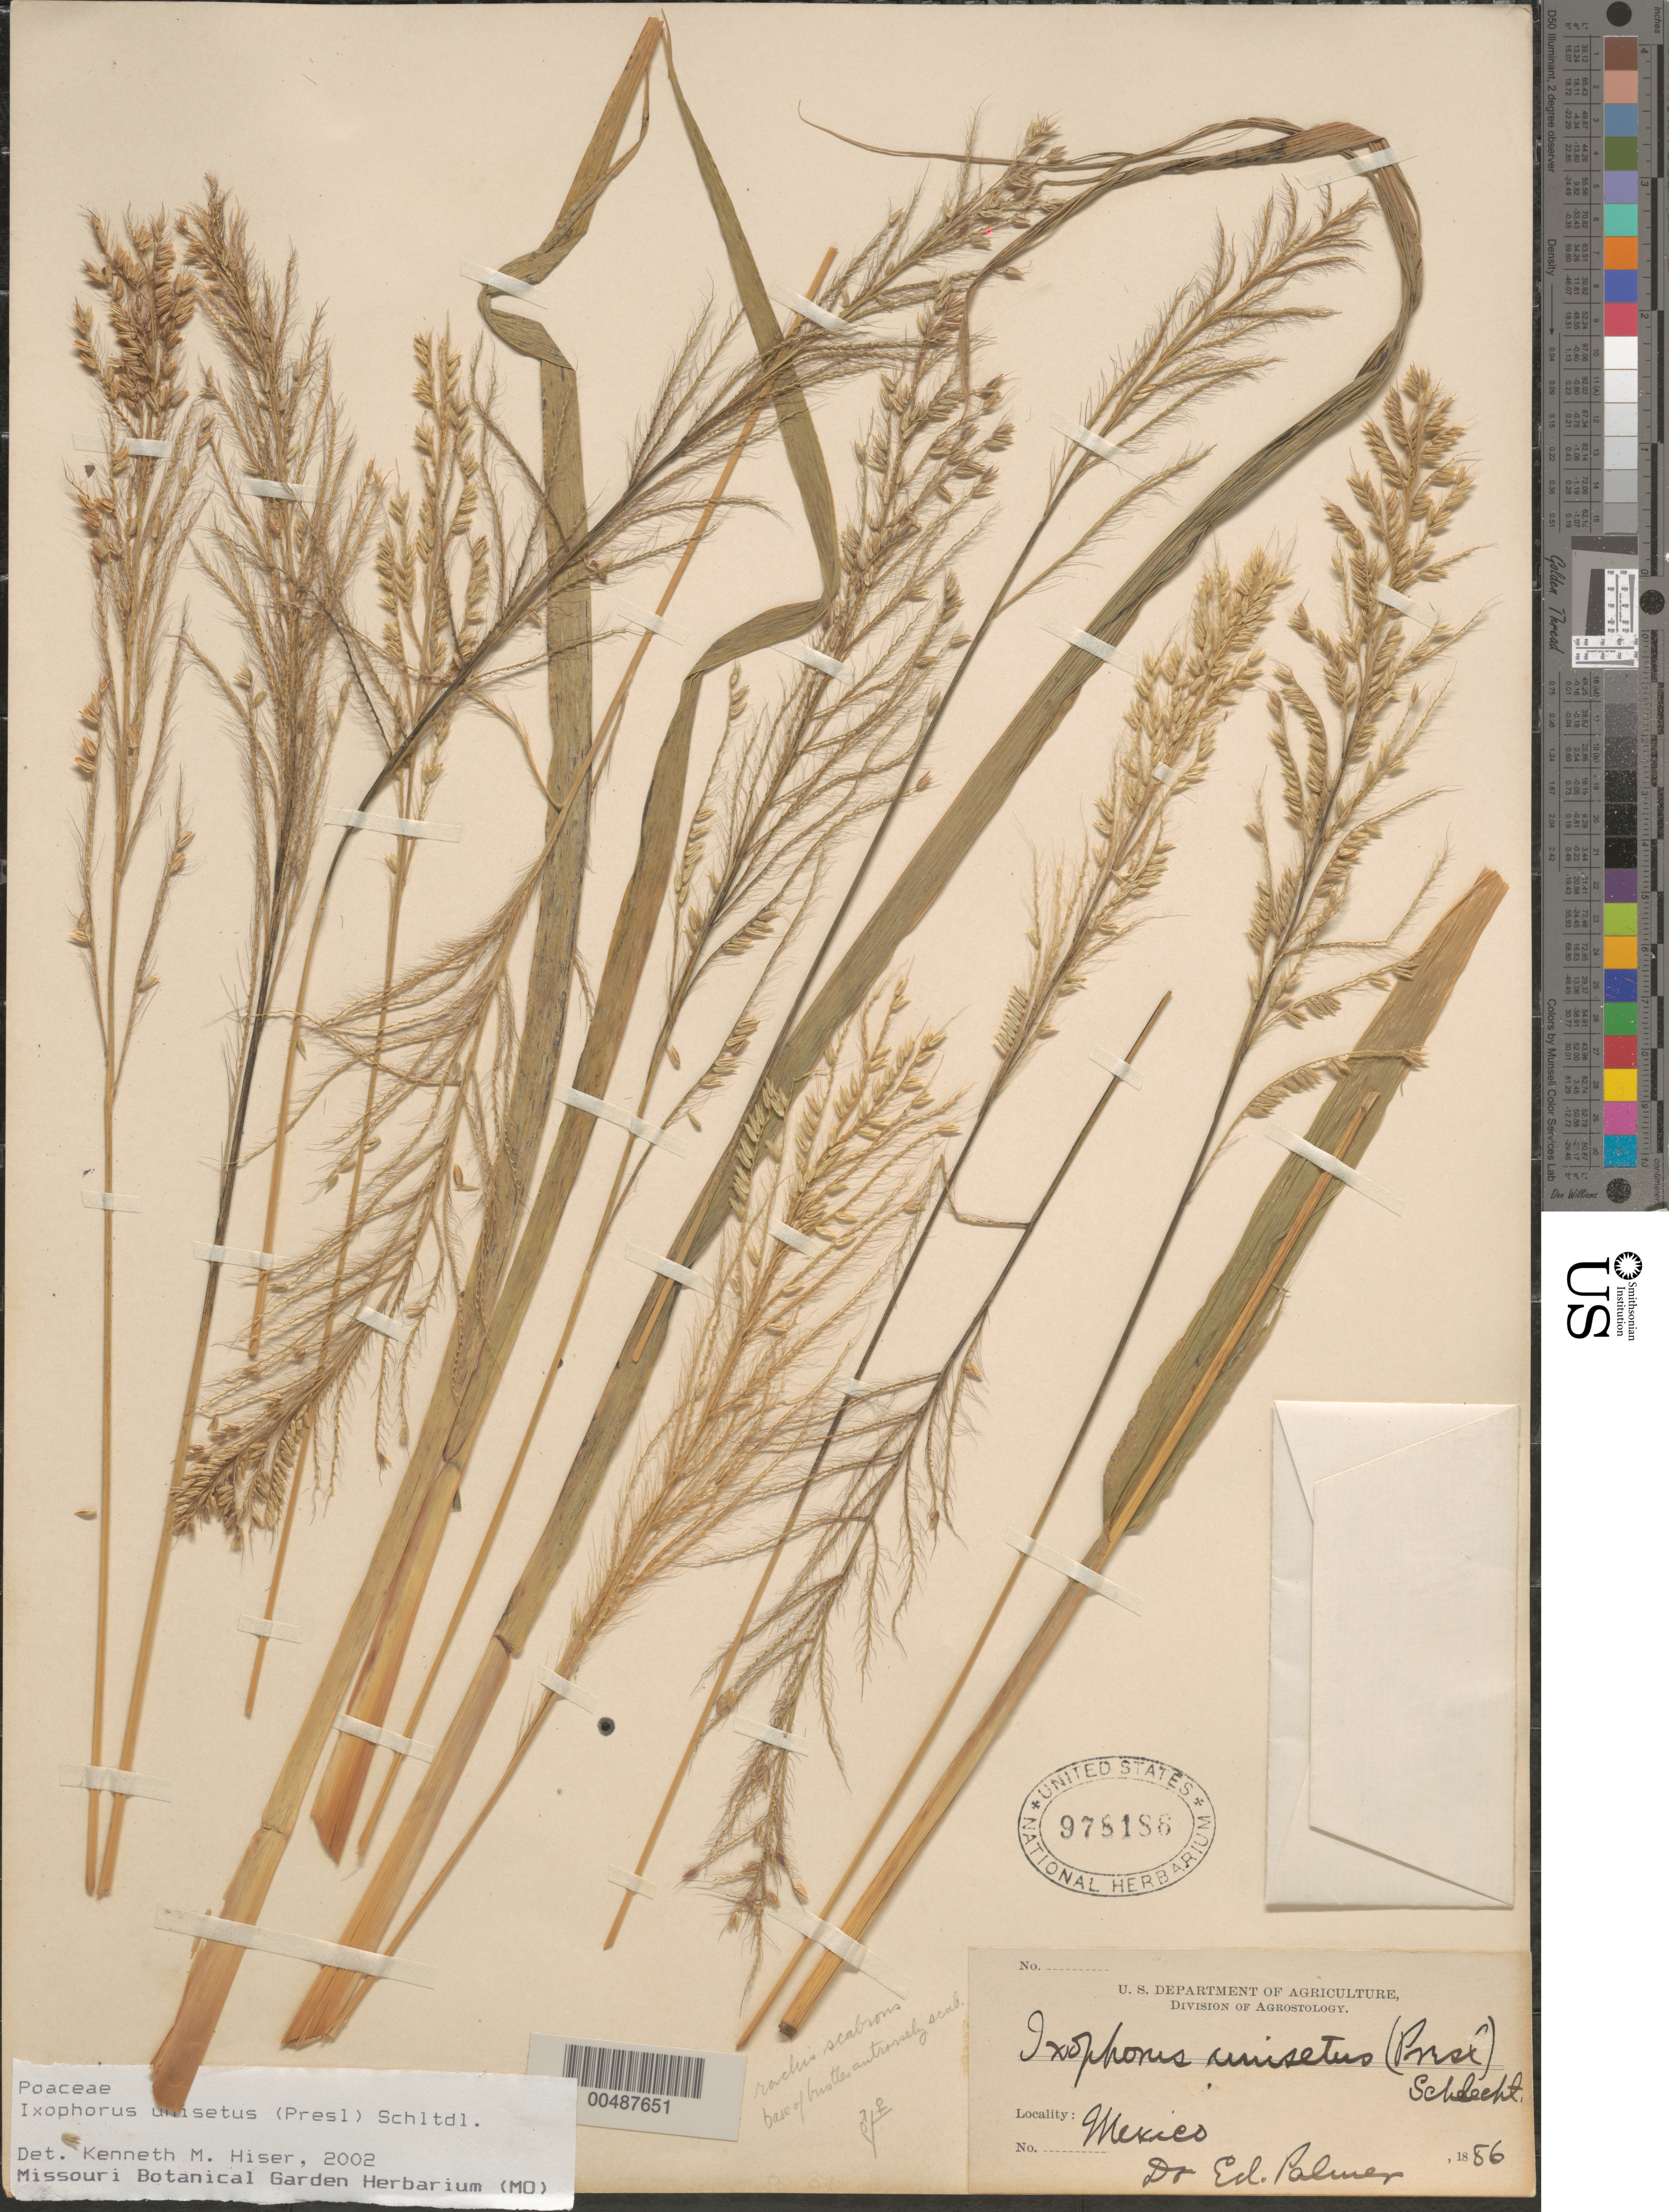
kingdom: Plantae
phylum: Tracheophyta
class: Liliopsida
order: Poales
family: Poaceae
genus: Ixophorus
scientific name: Ixophorus unisetus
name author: (J. Presl) Schltdl.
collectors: E. Palmer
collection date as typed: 1886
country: Mexico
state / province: Durango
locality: San Ramon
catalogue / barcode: US 978186